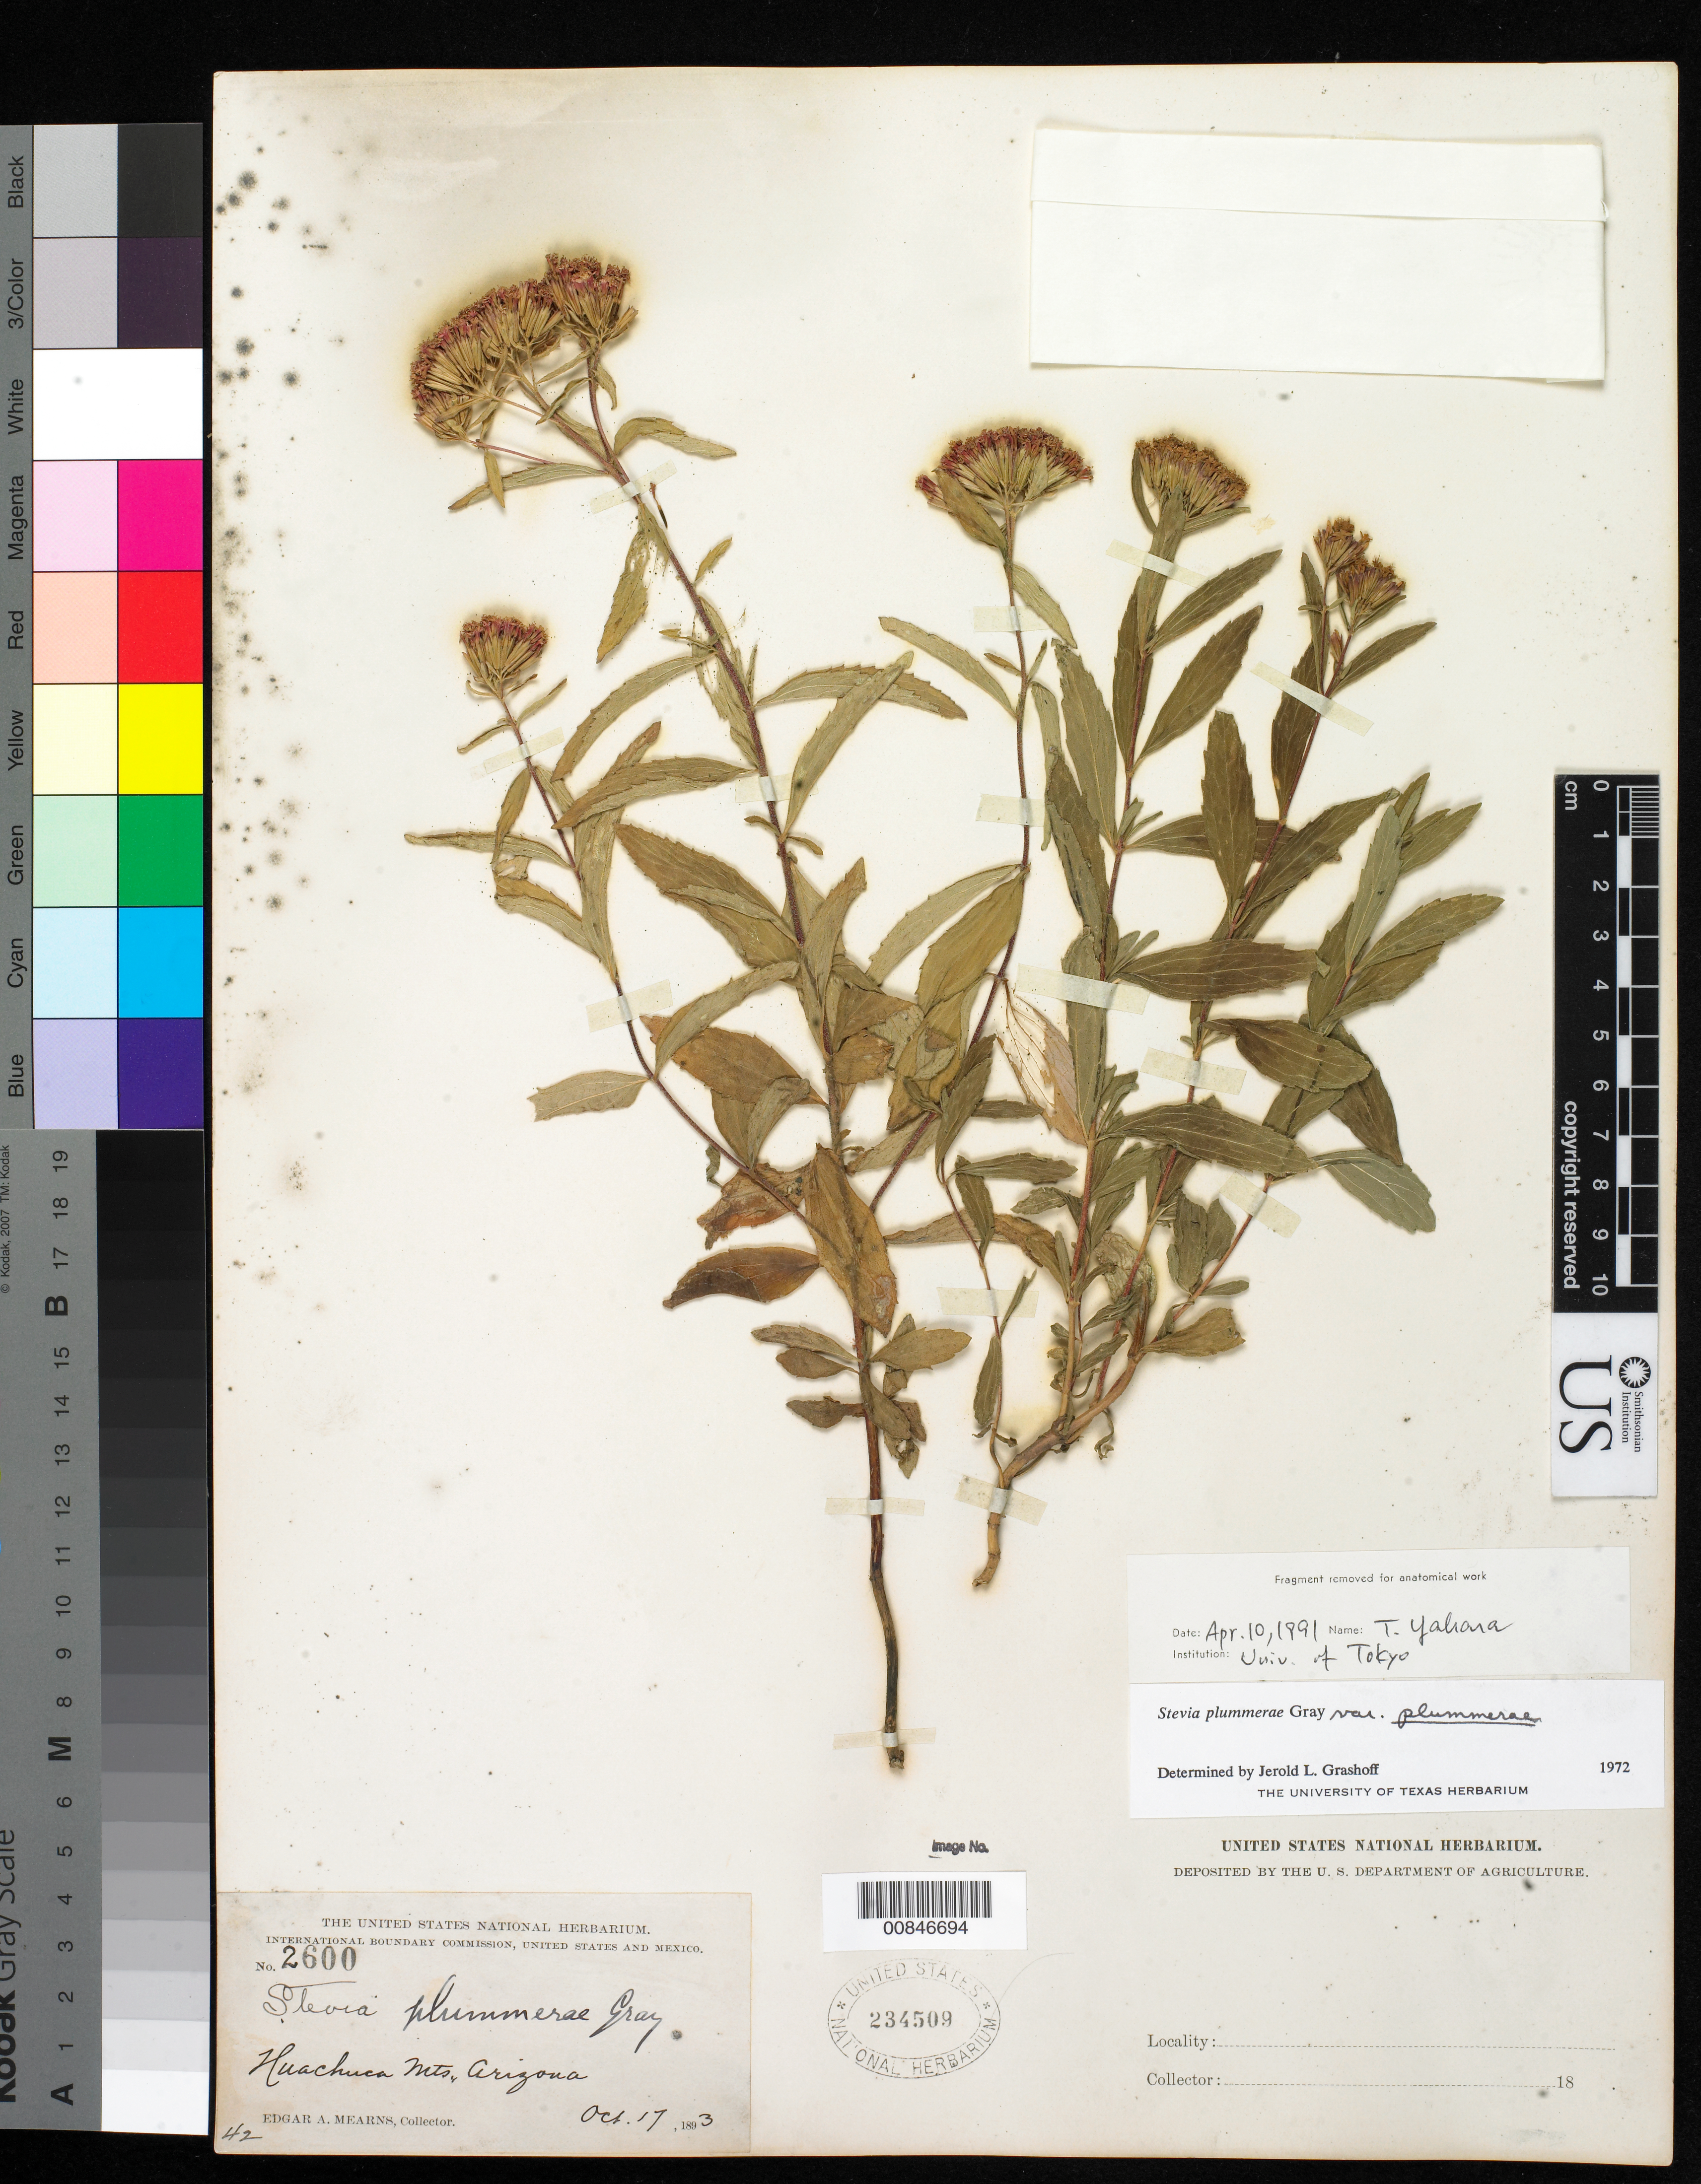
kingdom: Plantae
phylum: Tracheophyta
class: Magnoliopsida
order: Asterales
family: Asteraceae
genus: Stevia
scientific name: Stevia plummerae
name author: A. Gray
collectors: E. A. Mearns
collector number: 2600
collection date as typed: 17 Oct 1893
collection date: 1893-10-17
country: United States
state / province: Arizona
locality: Huachuca Mts.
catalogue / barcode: US 234509